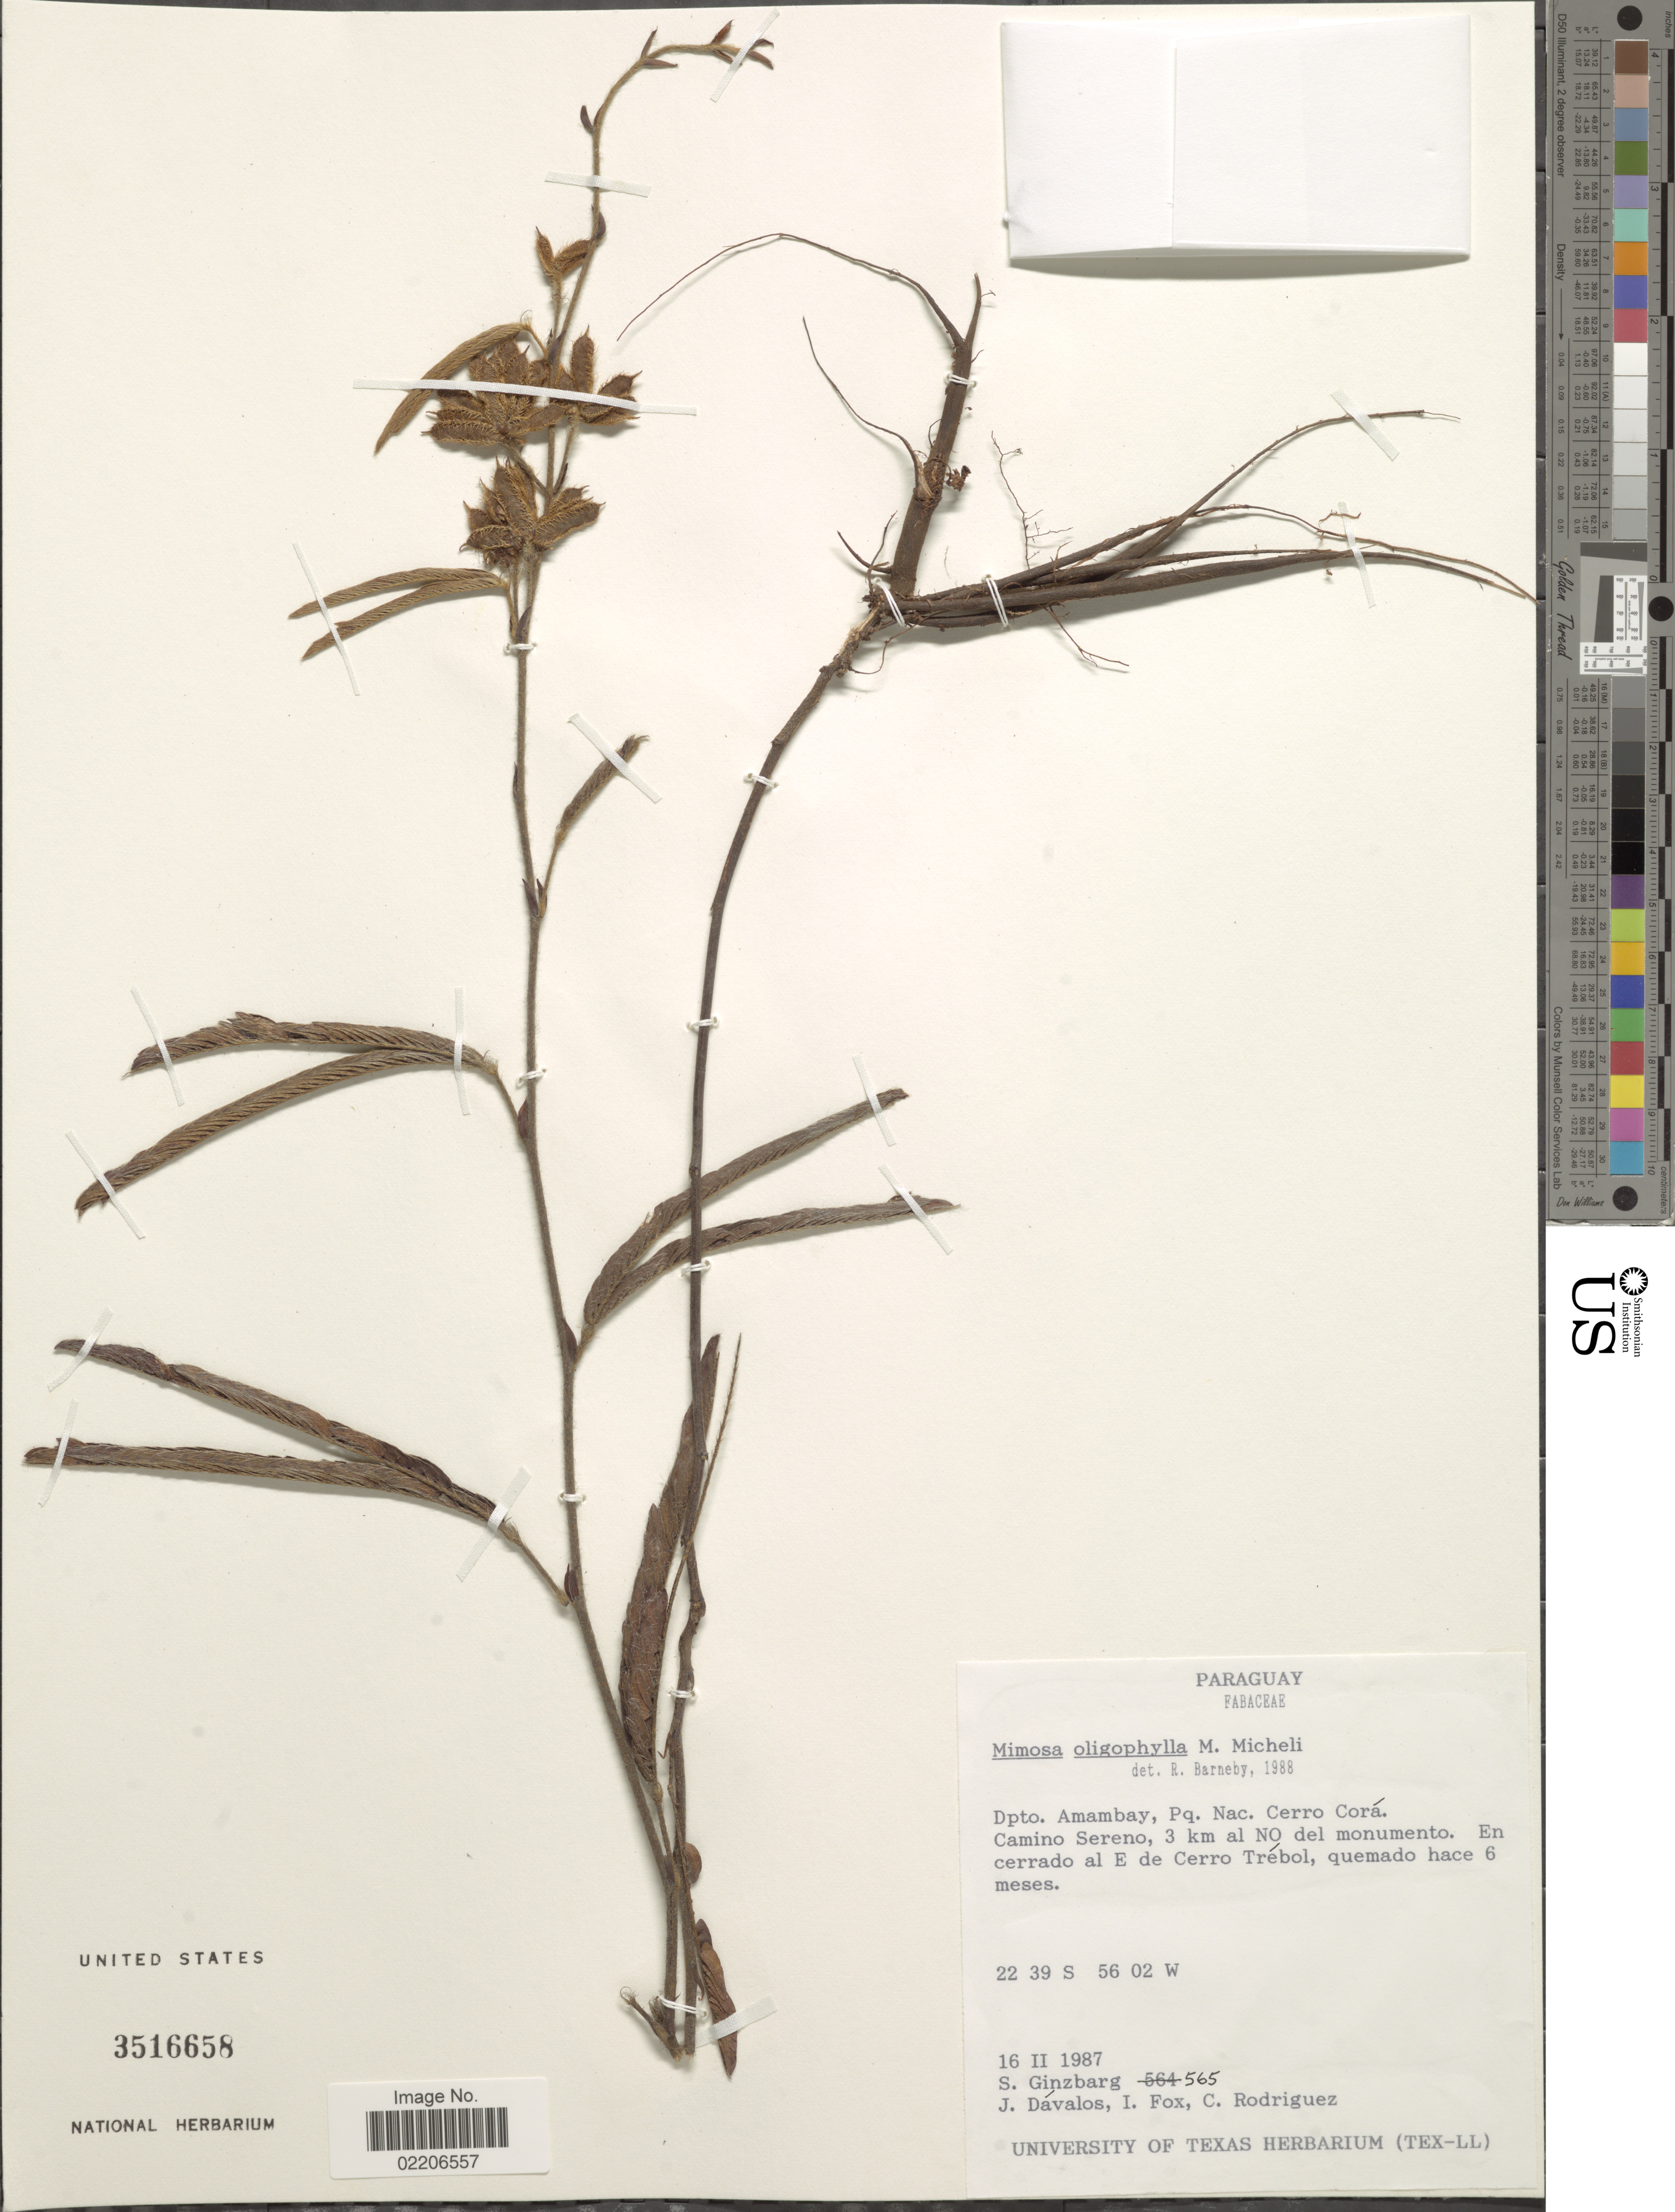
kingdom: Plantae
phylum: Tracheophyta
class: Magnoliopsida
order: Fabales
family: Fabaceae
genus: Mimosa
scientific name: Mimosa oligophylla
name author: Micheli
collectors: S. Ginzbarg, J. Davalos, I. Fox & C. Rodriguez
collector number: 565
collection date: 1987-02-16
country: Paraguay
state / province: Amambay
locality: Dpto. Amambay, Pq. Nac. Cerro Corá. Camino Sereno, 3 km al NO del monumento. En cerrado al E de Cerro Trébol, quemado hace 6 meses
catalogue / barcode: US 3516658